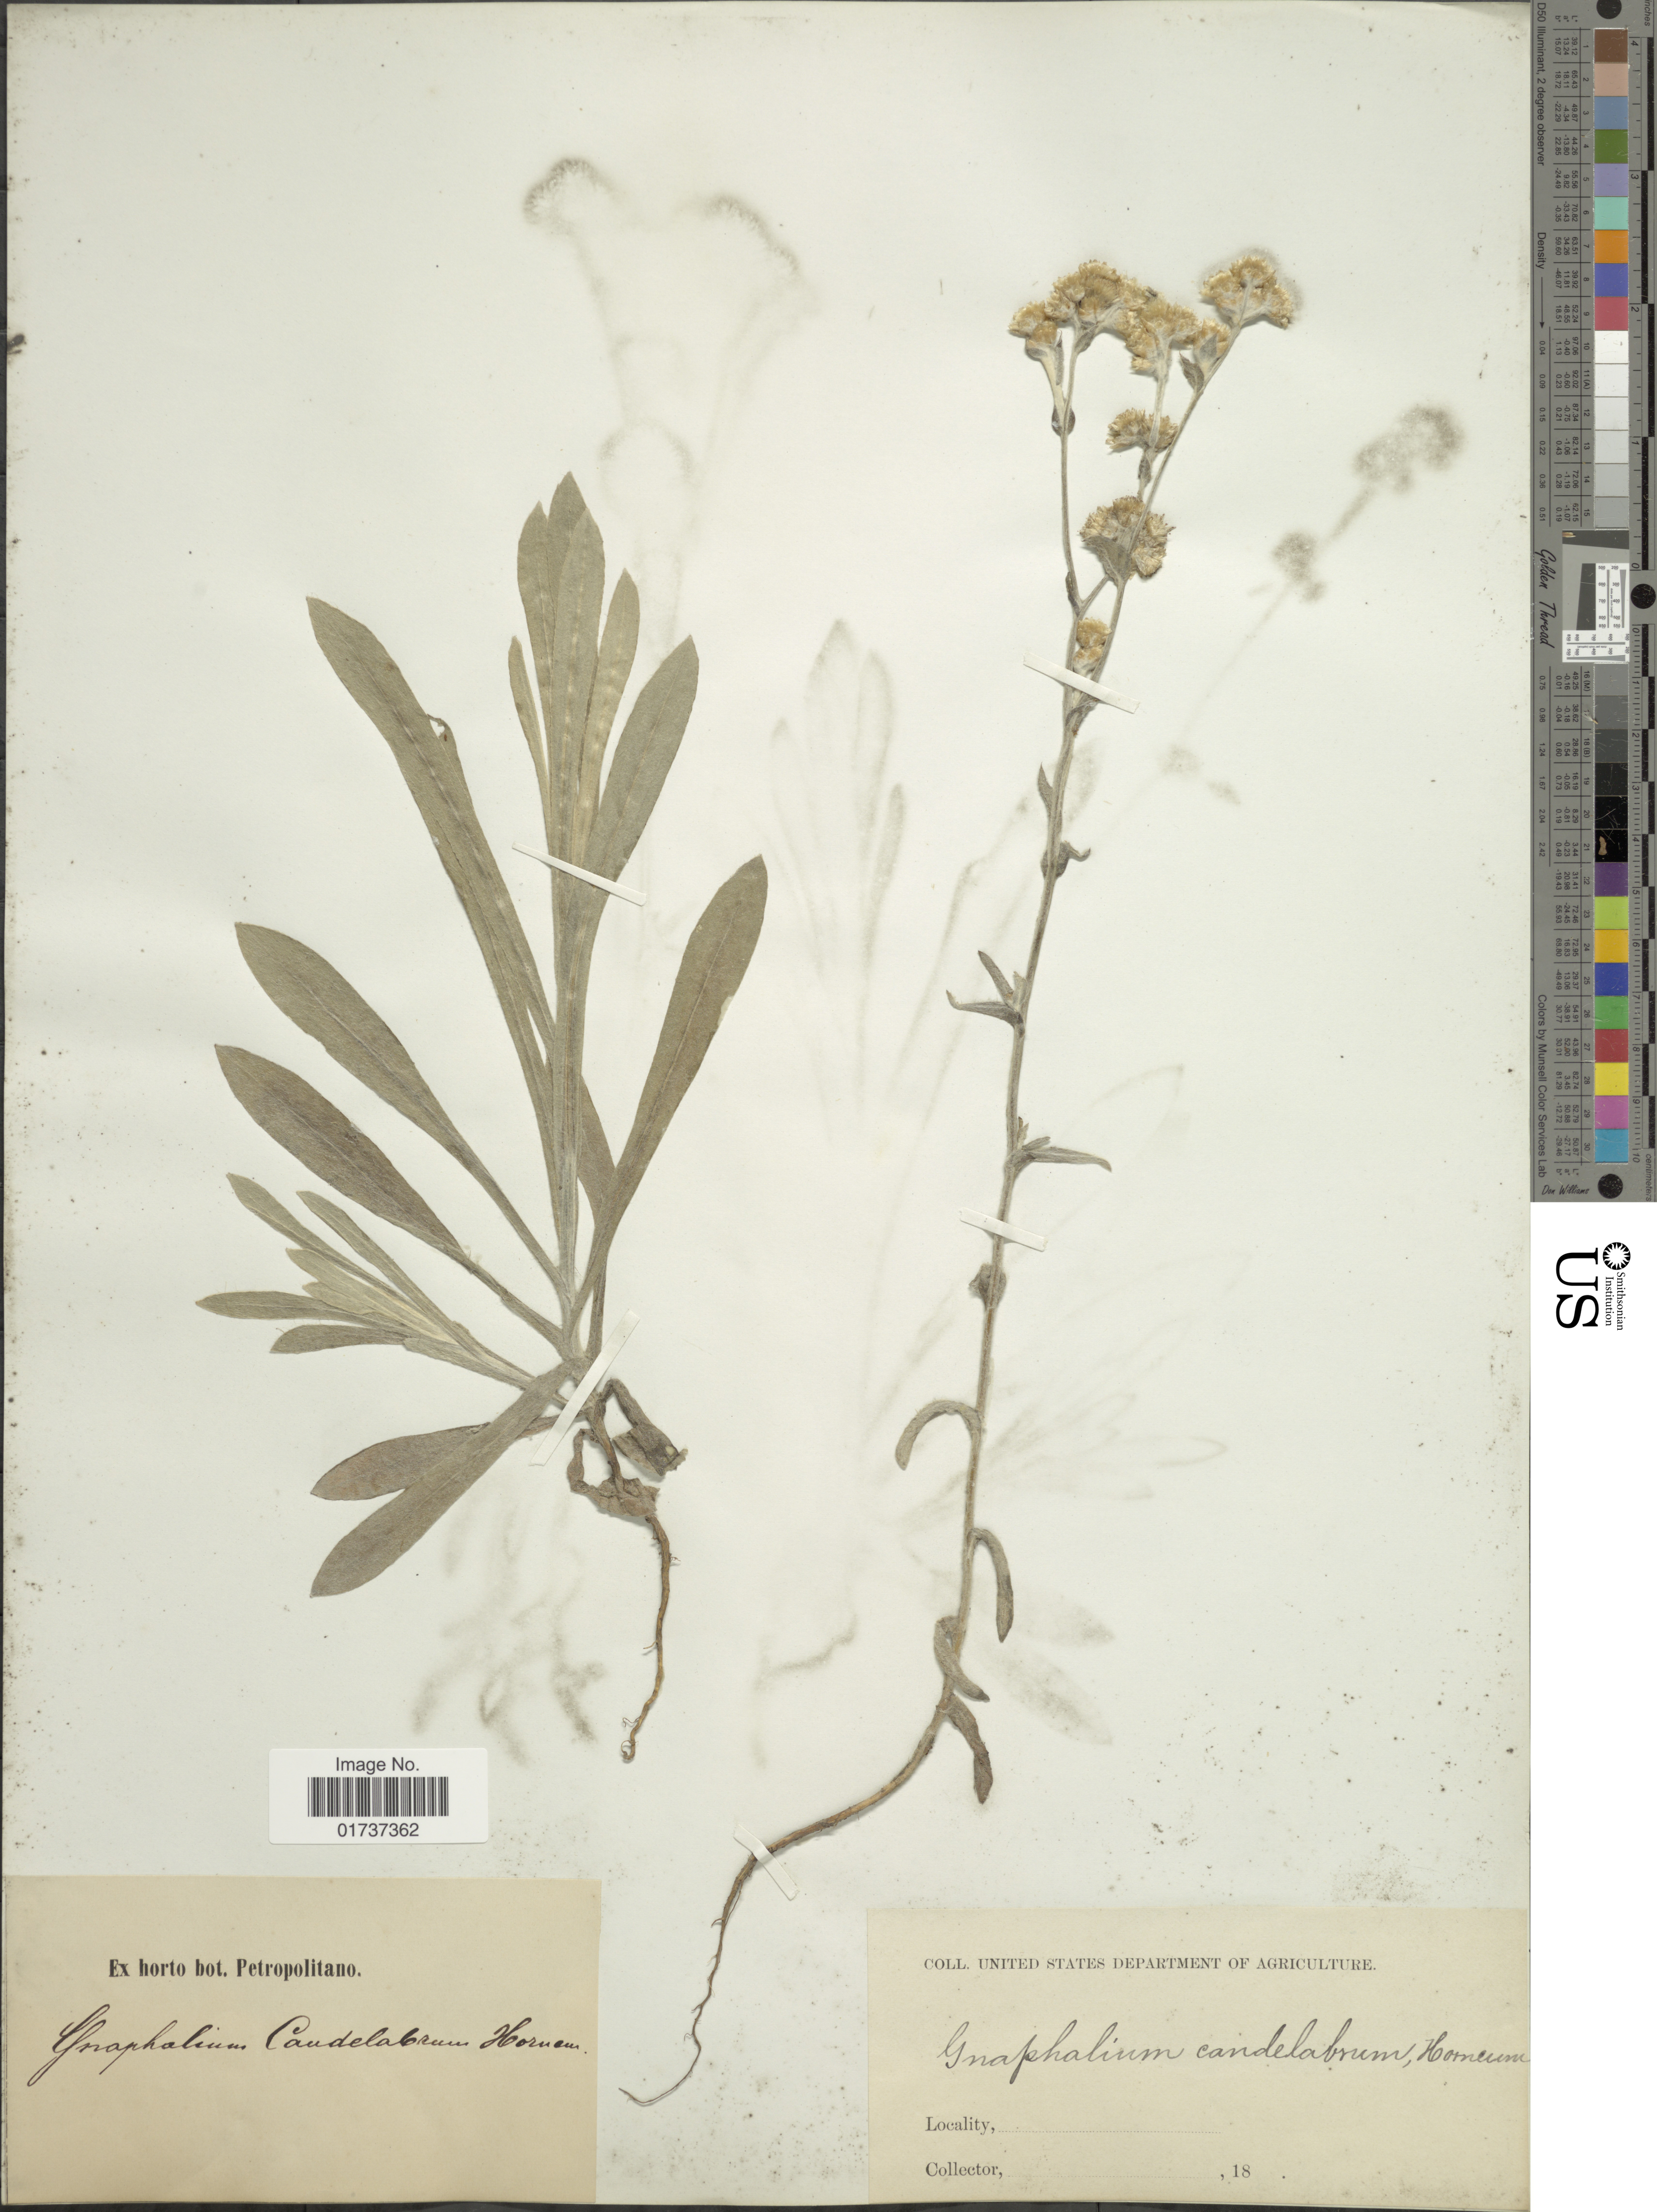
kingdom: Plantae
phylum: Tracheophyta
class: Magnoliopsida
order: Asterales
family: Asteraceae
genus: Gnaphalium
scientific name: Gnaphalium candelabron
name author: Hornem. & Steud.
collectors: ex Horto Bot. Petropolitano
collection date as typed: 18